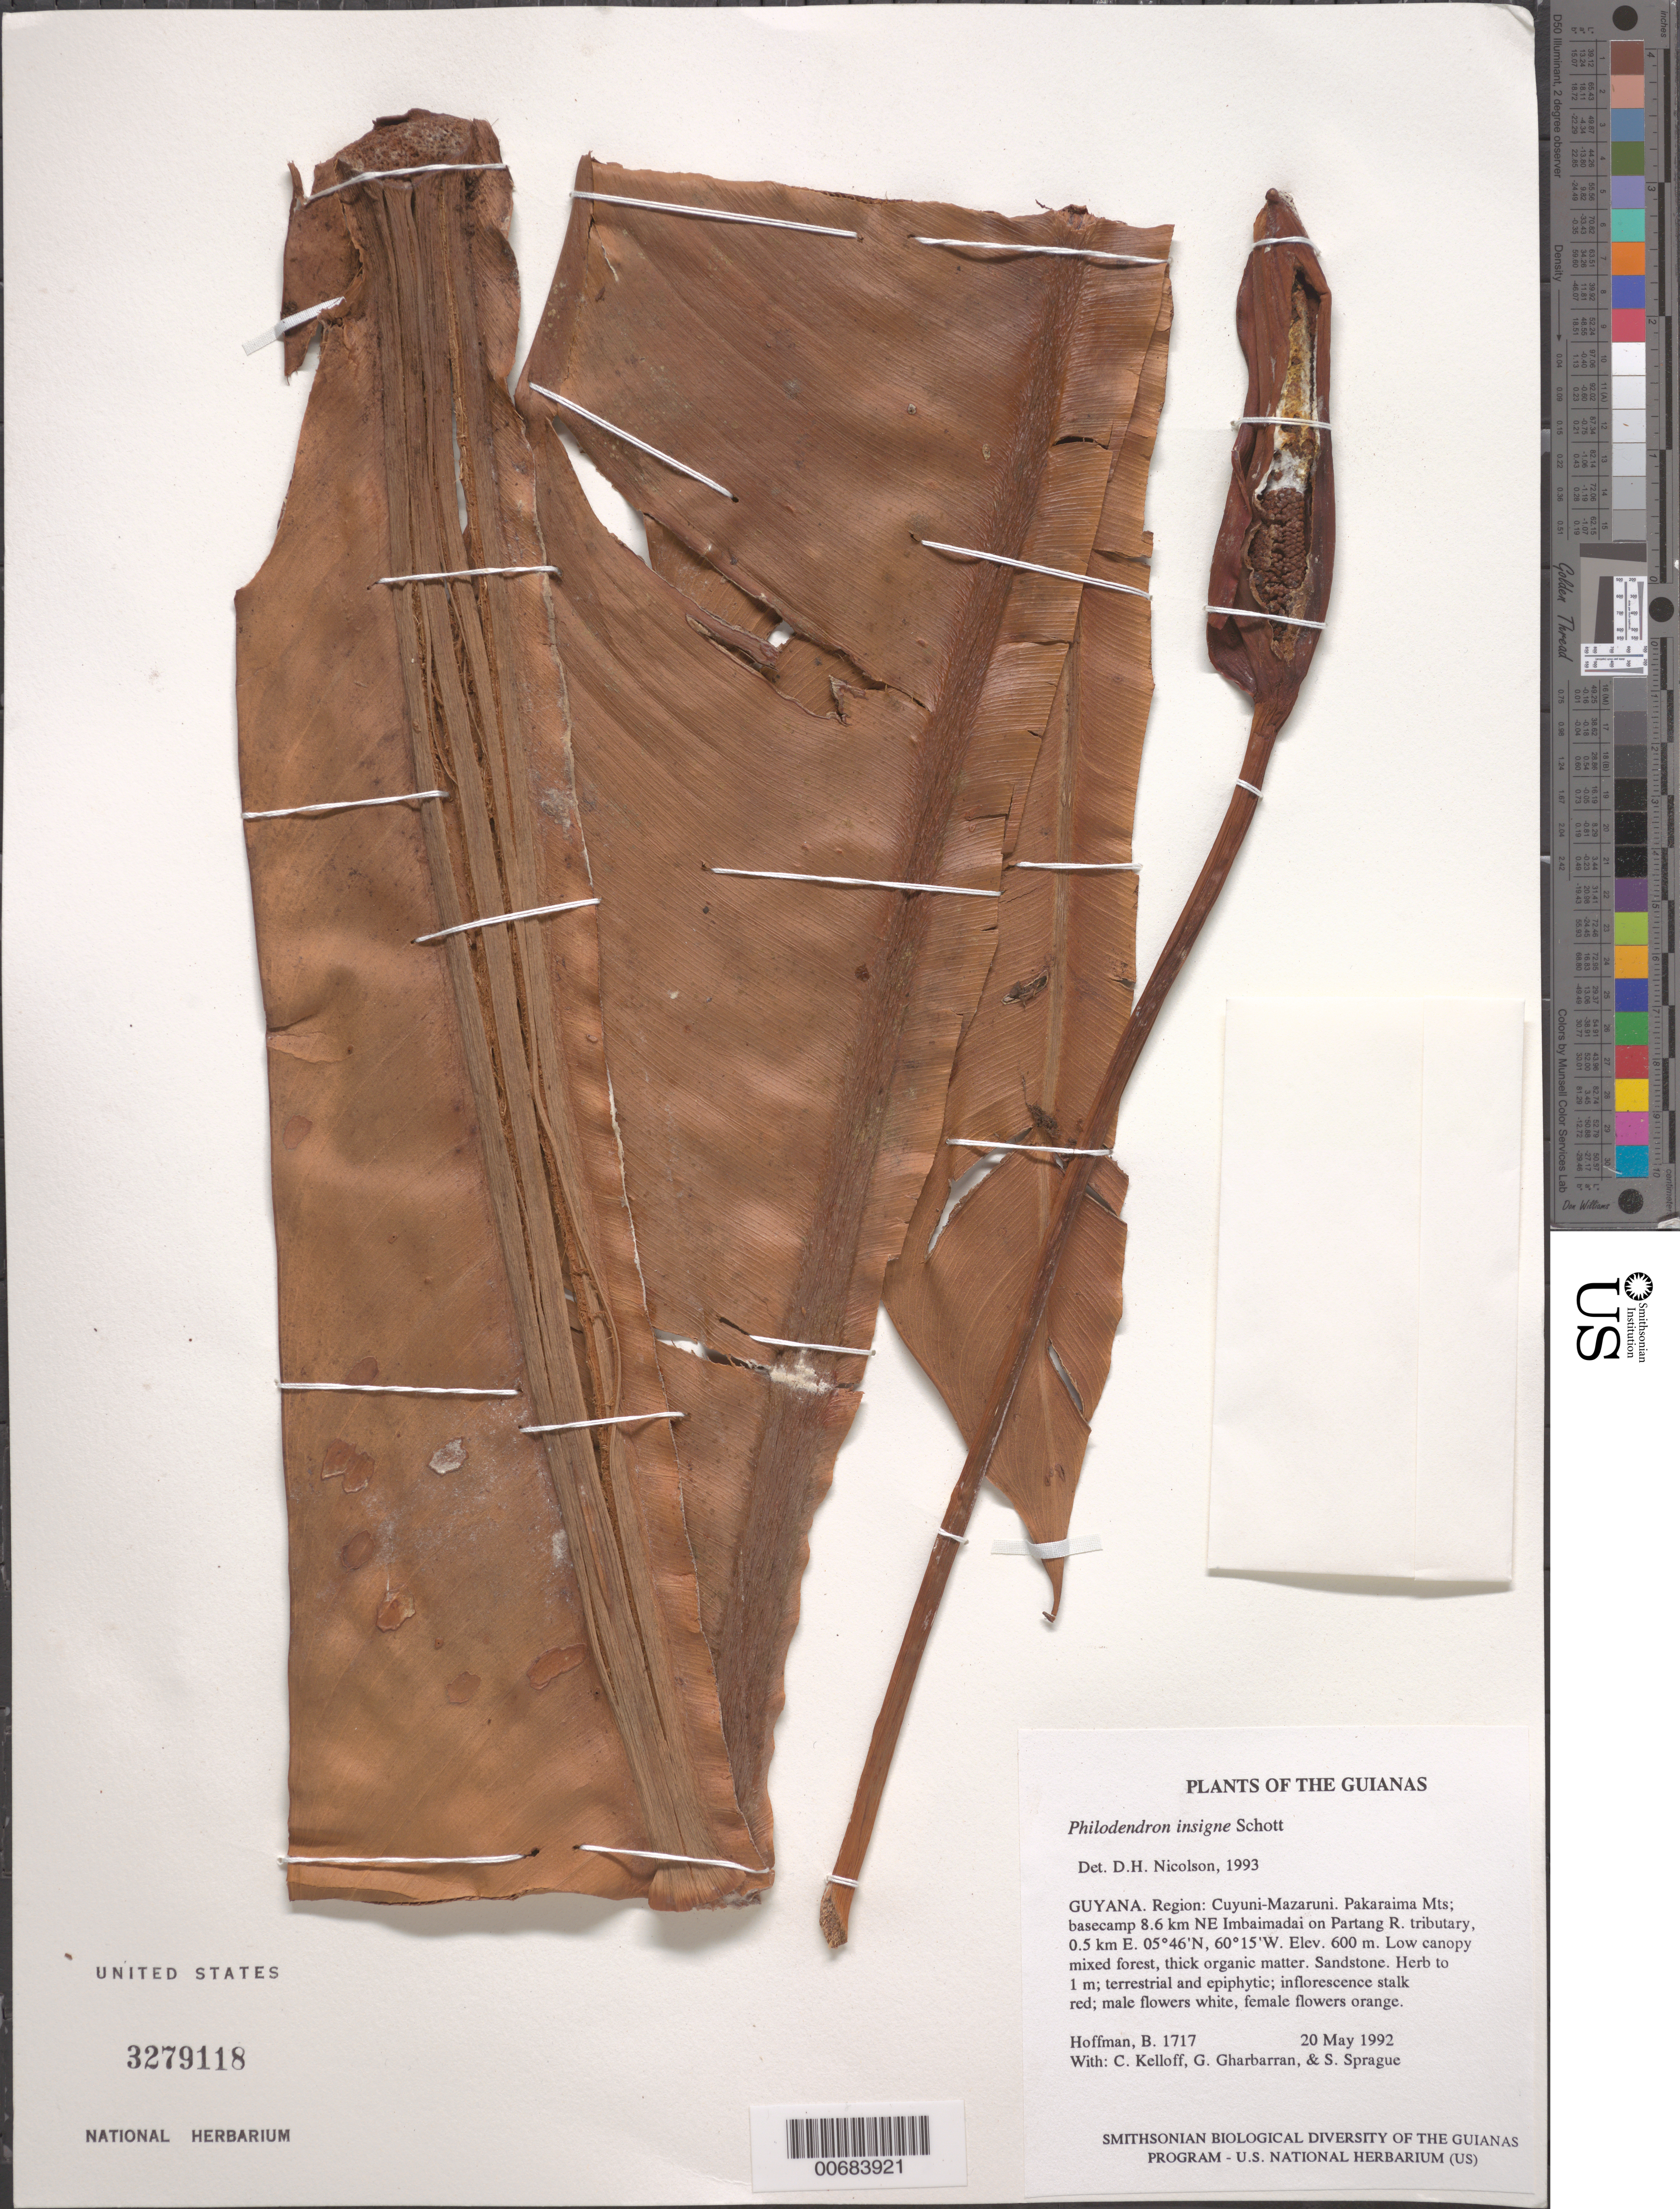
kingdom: Plantae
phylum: Tracheophyta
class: Liliopsida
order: Alismatales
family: Araceae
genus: Philodendron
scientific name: Philodendron insigne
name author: Schott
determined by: Nicolson, Dan H.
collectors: B. Hoffman, C. L. Kelloff, G. Gharbarran & S. Sprague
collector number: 1717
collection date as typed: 20 May 1992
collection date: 1992-05-20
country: Guyana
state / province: Cuyuni-Mazaruni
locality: Pakaraima Mts; basecamp 8.6 km NE Imbaimadai on Partang River tributary, 0.5 km E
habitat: Low canopy mixed forest, thick organic matter. Sandstone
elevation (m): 600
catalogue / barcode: US 3279118